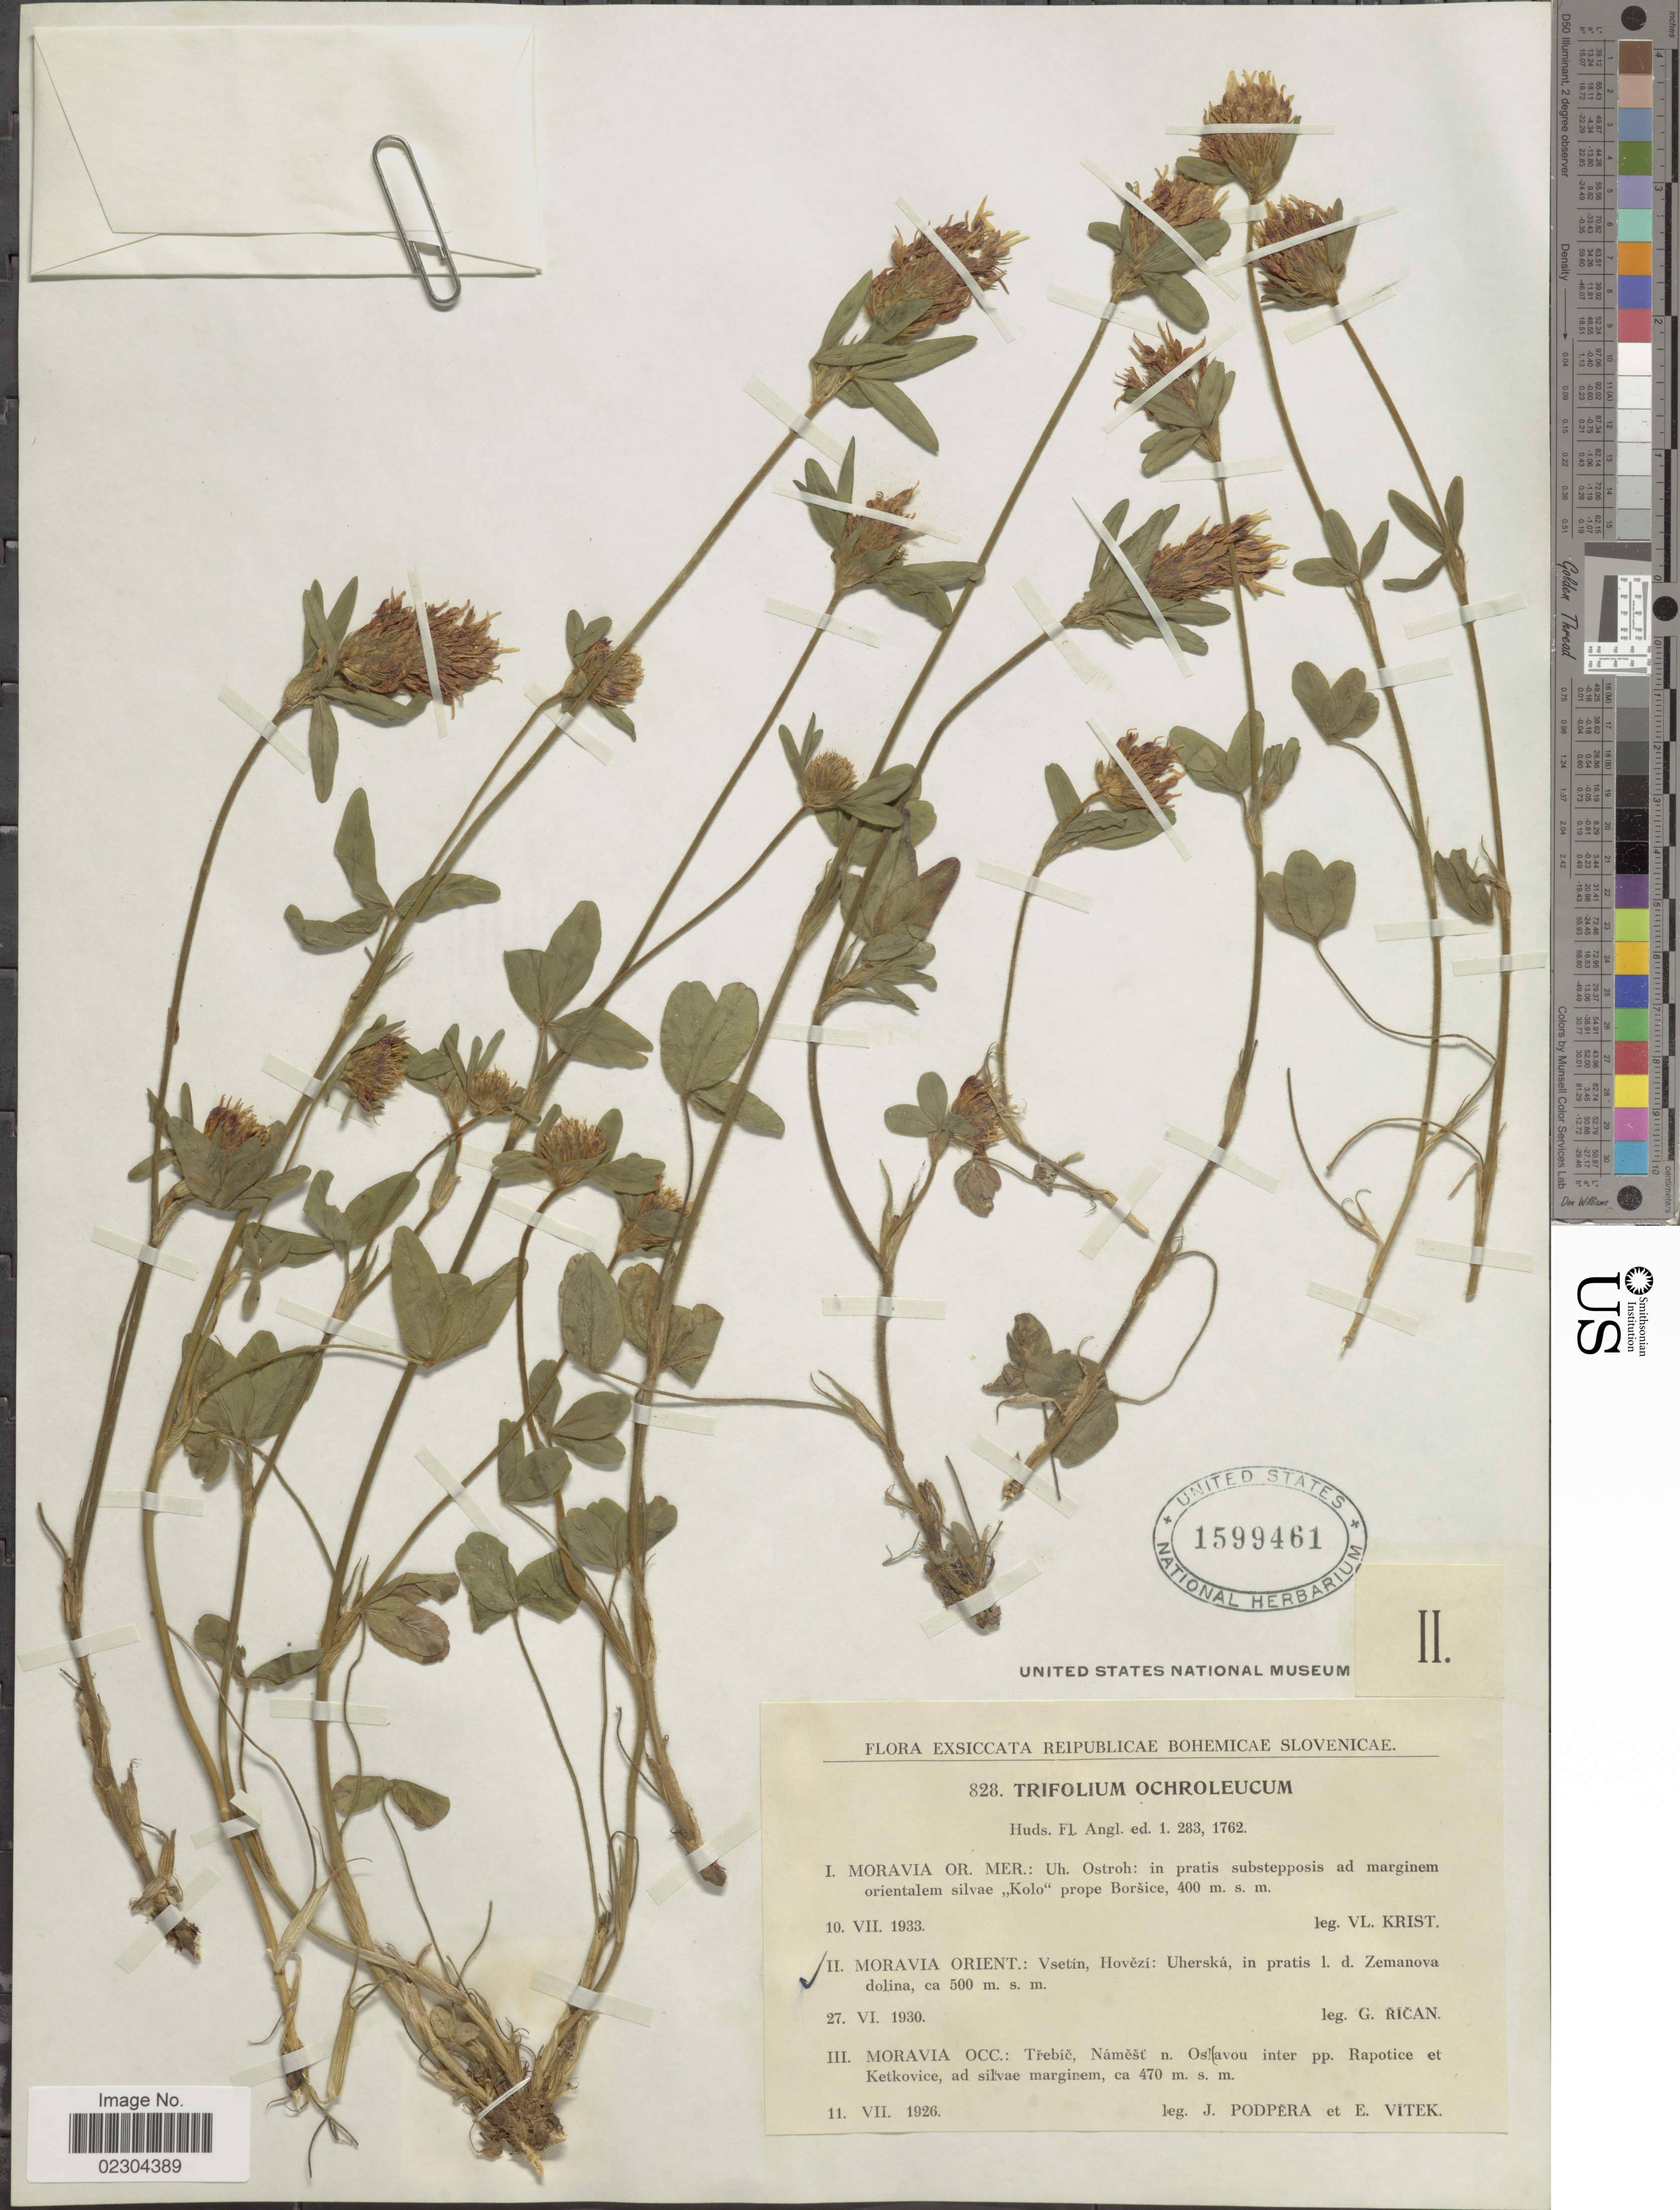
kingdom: Plantae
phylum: Tracheophyta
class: Magnoliopsida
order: Fabales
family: Fabaceae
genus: Trifolium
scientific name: Trifolium ochroleucon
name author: Huds.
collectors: G. Rican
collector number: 828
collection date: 1930-06-27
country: Czechia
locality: Moravia Orient: Vsetin, Hovezi: uherska, in pratis i. d. Zemanova dolina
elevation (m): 500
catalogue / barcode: US 1599461